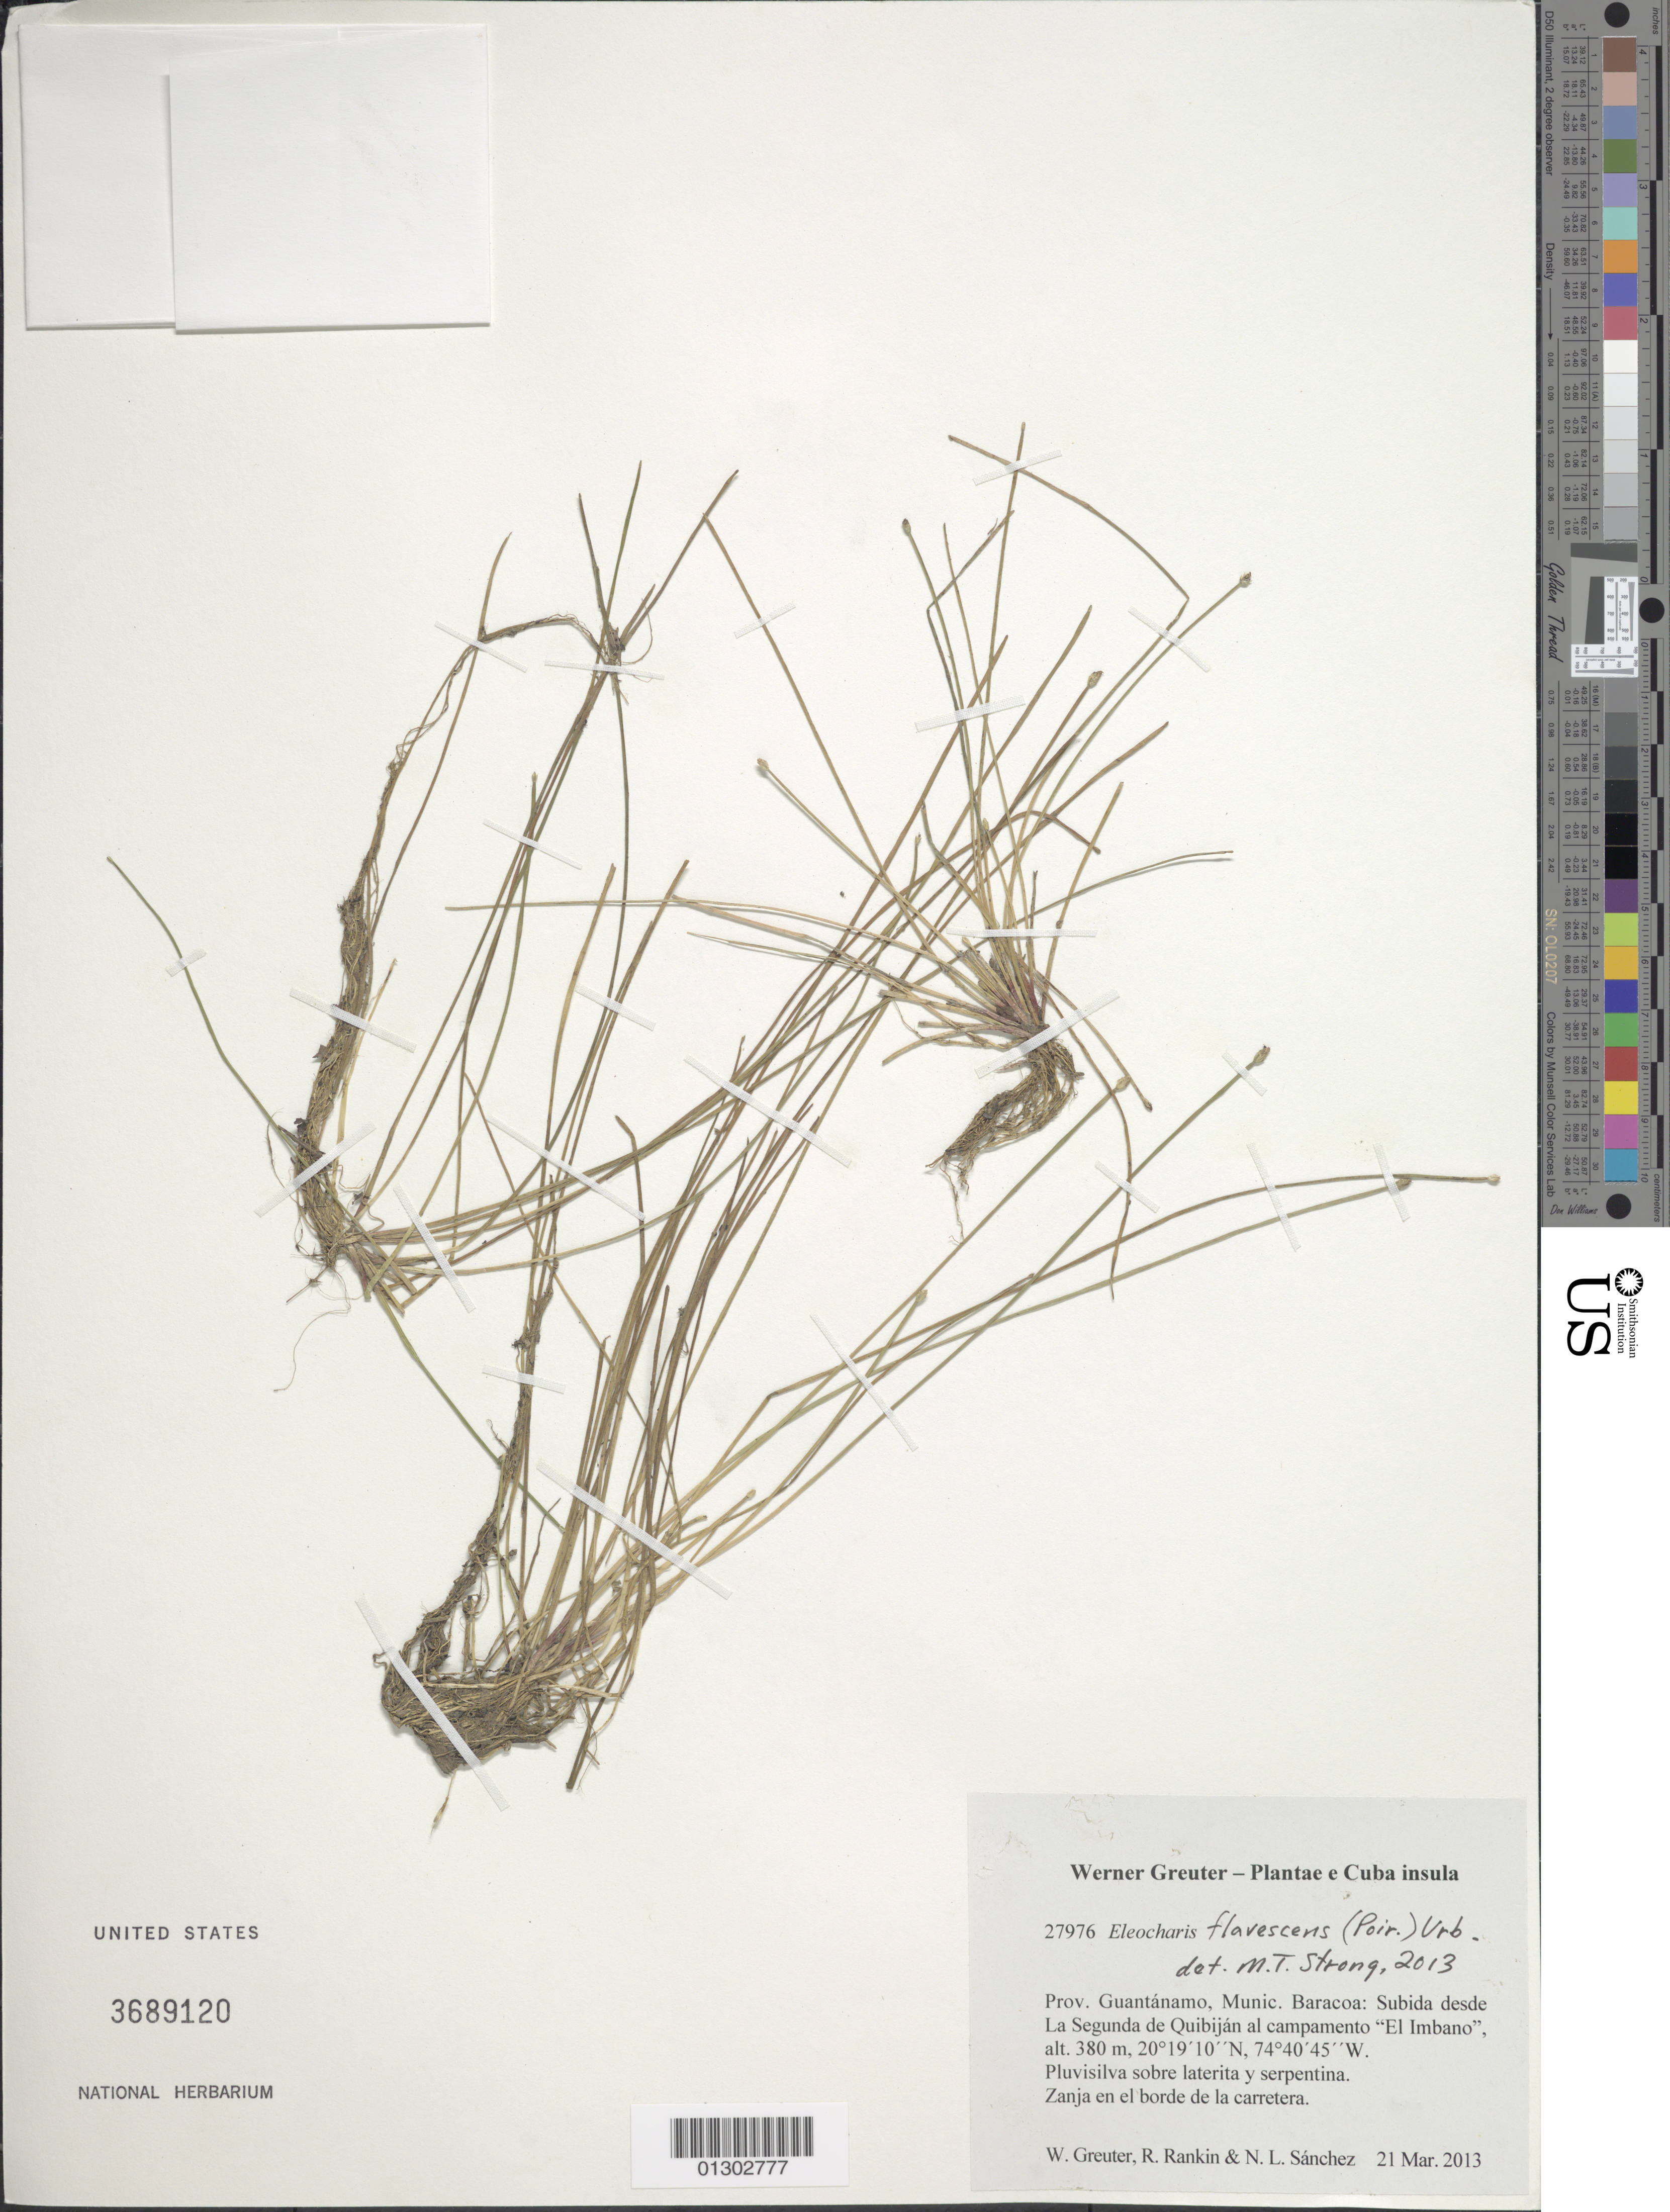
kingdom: Plantae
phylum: Tracheophyta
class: Liliopsida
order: Poales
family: Cyperaceae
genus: Eleocharis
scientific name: Eleocharis flavescens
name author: (Poir.) Urb.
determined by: Strong, M. T., (US), Smithsonian Institution - National Museum of Natural History (UNITED STATES)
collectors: W. R. Greuter, R. Rankin Rodriguez & N. Sanchez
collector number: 27976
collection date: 2013-03-21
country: Cuba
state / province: Guantanamo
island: Cuba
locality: Munic. Baracoa, Subsida desde La Segunda de Quibiján al campamento "El Imbano".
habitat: Zanja en el borde de la carretera.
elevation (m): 380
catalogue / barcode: US 3689120